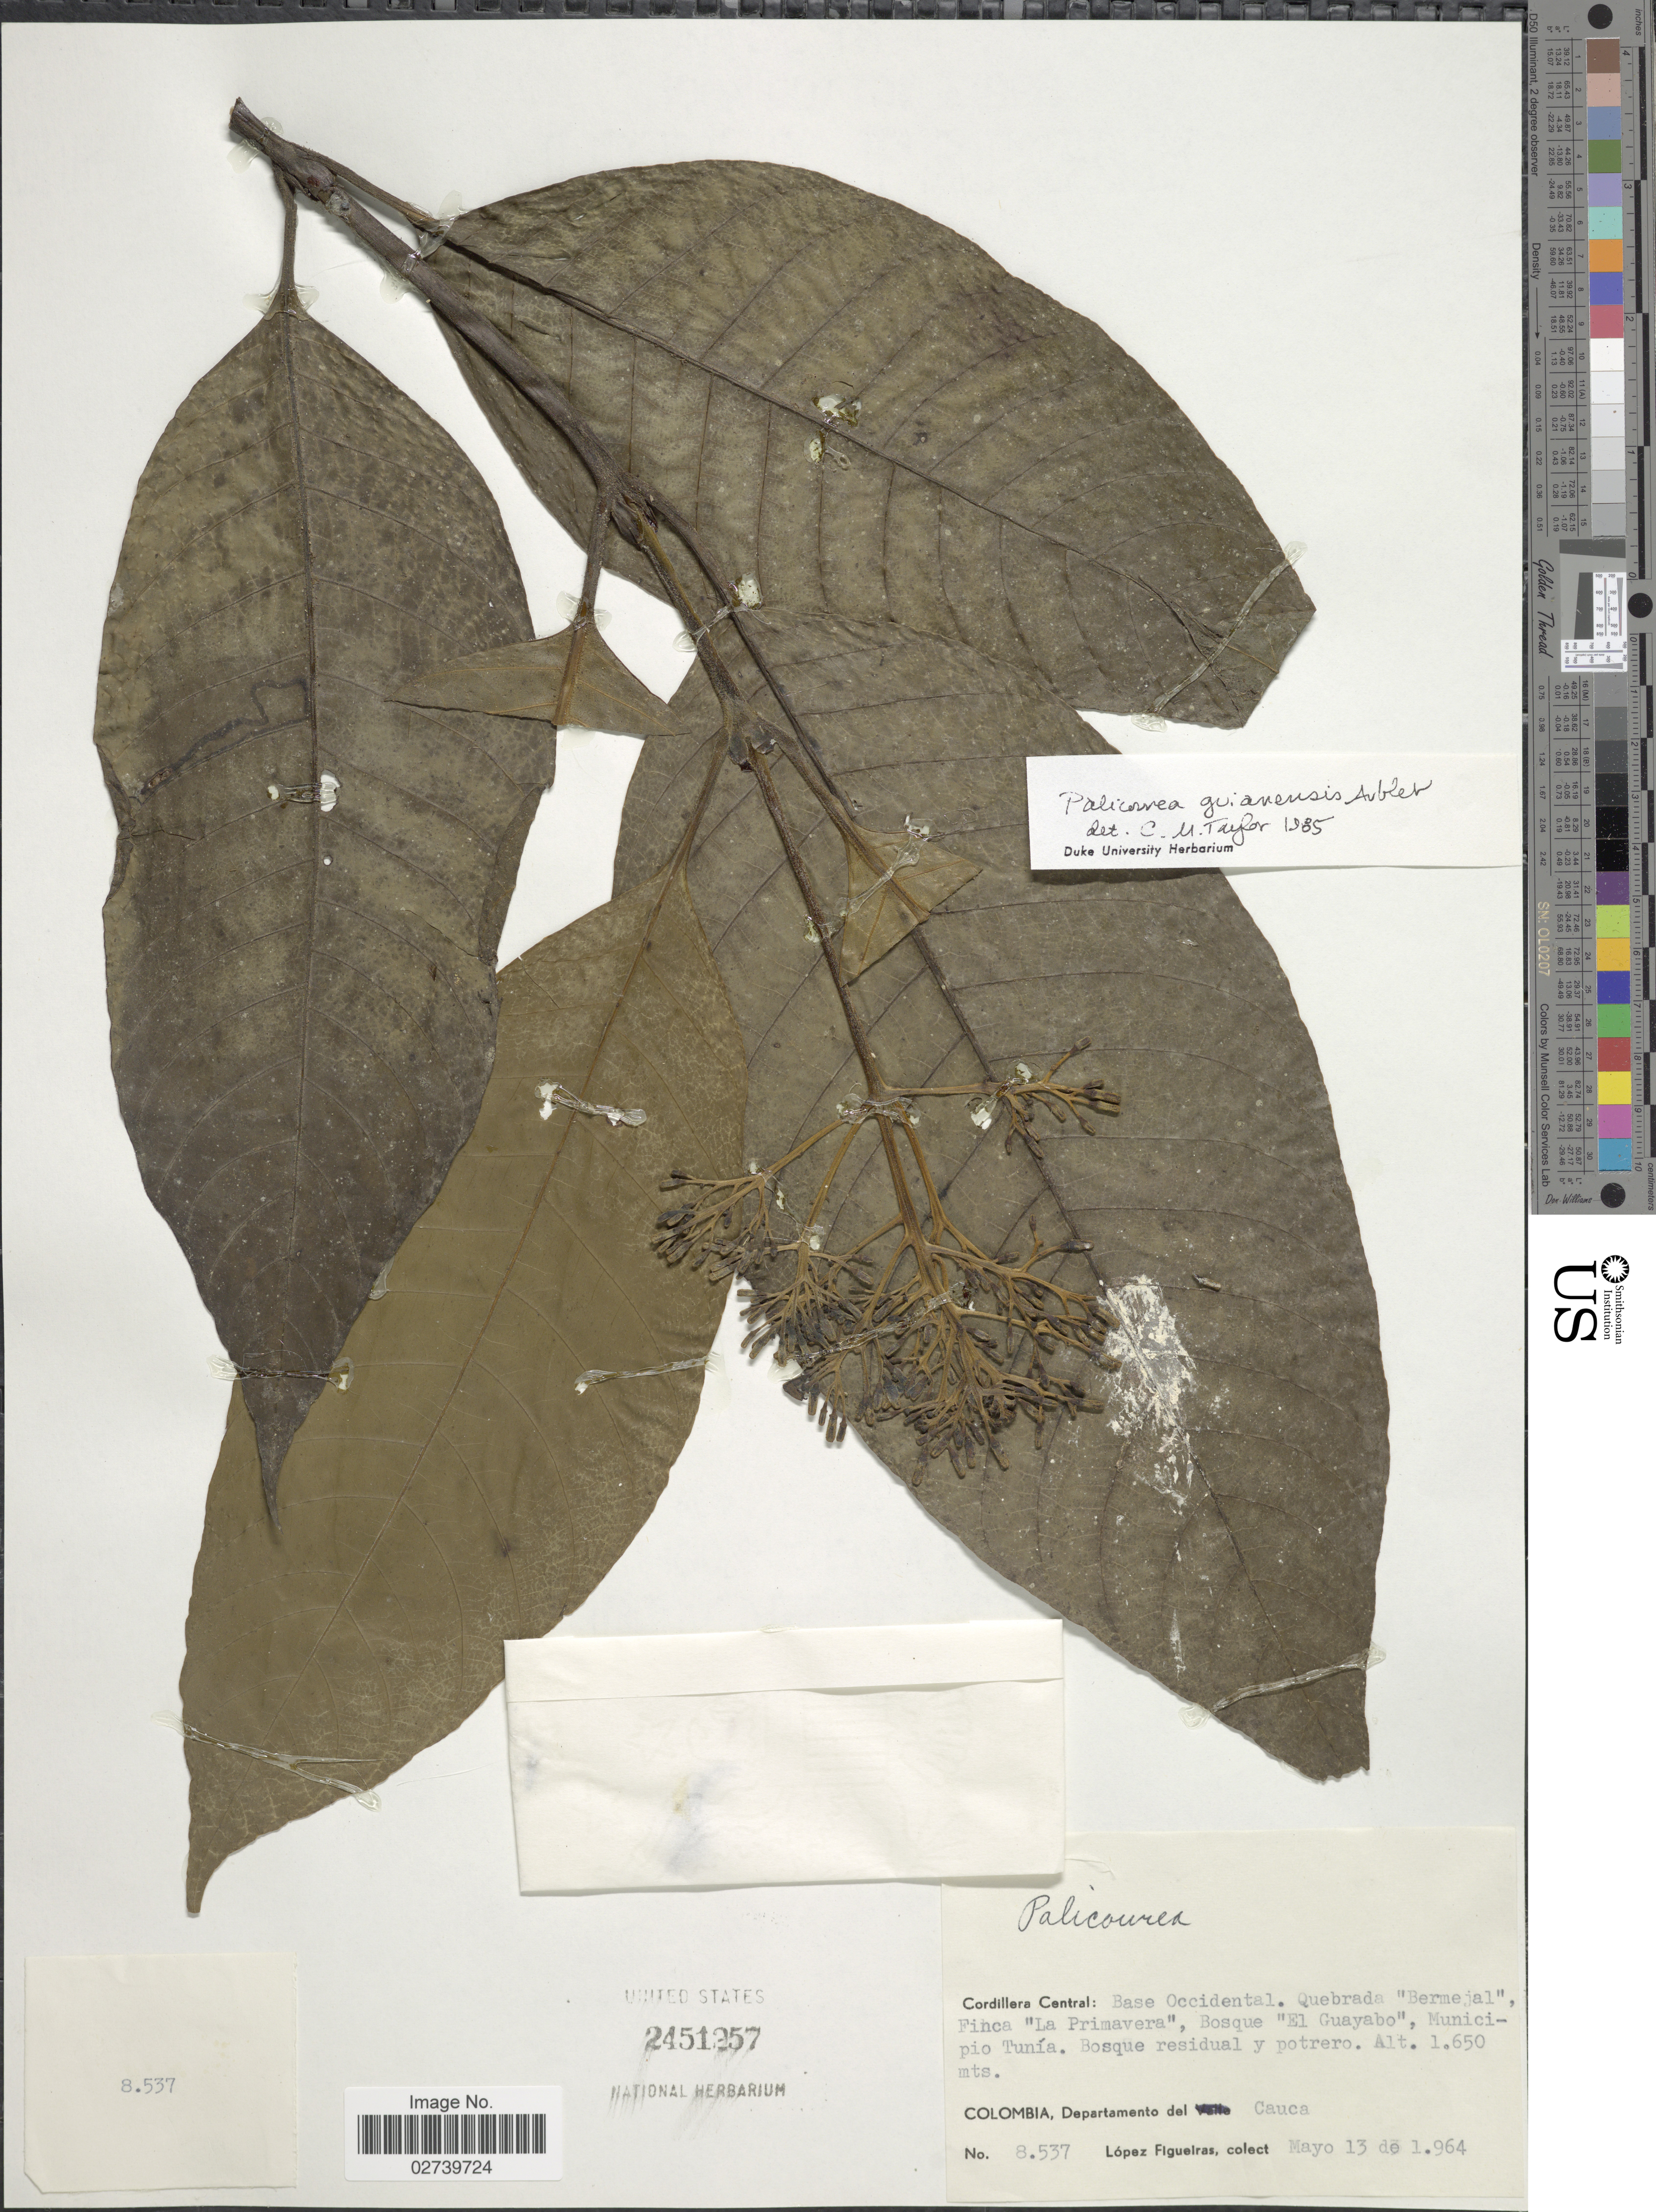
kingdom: Plantae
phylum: Tracheophyta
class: Magnoliopsida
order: Gentianales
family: Rubiaceae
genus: Palicourea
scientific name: Palicourea guianensis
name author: Aubl.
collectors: M. López Figueiras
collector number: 8537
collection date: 1964-05-13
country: Colombia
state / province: Cauca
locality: Cordillera Central: Base Occidental. Quebrada "Bermejal", Finca "La Primavera", Bosque "El Guayabo", Municipio Tunía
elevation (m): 1650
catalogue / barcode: US 2451257